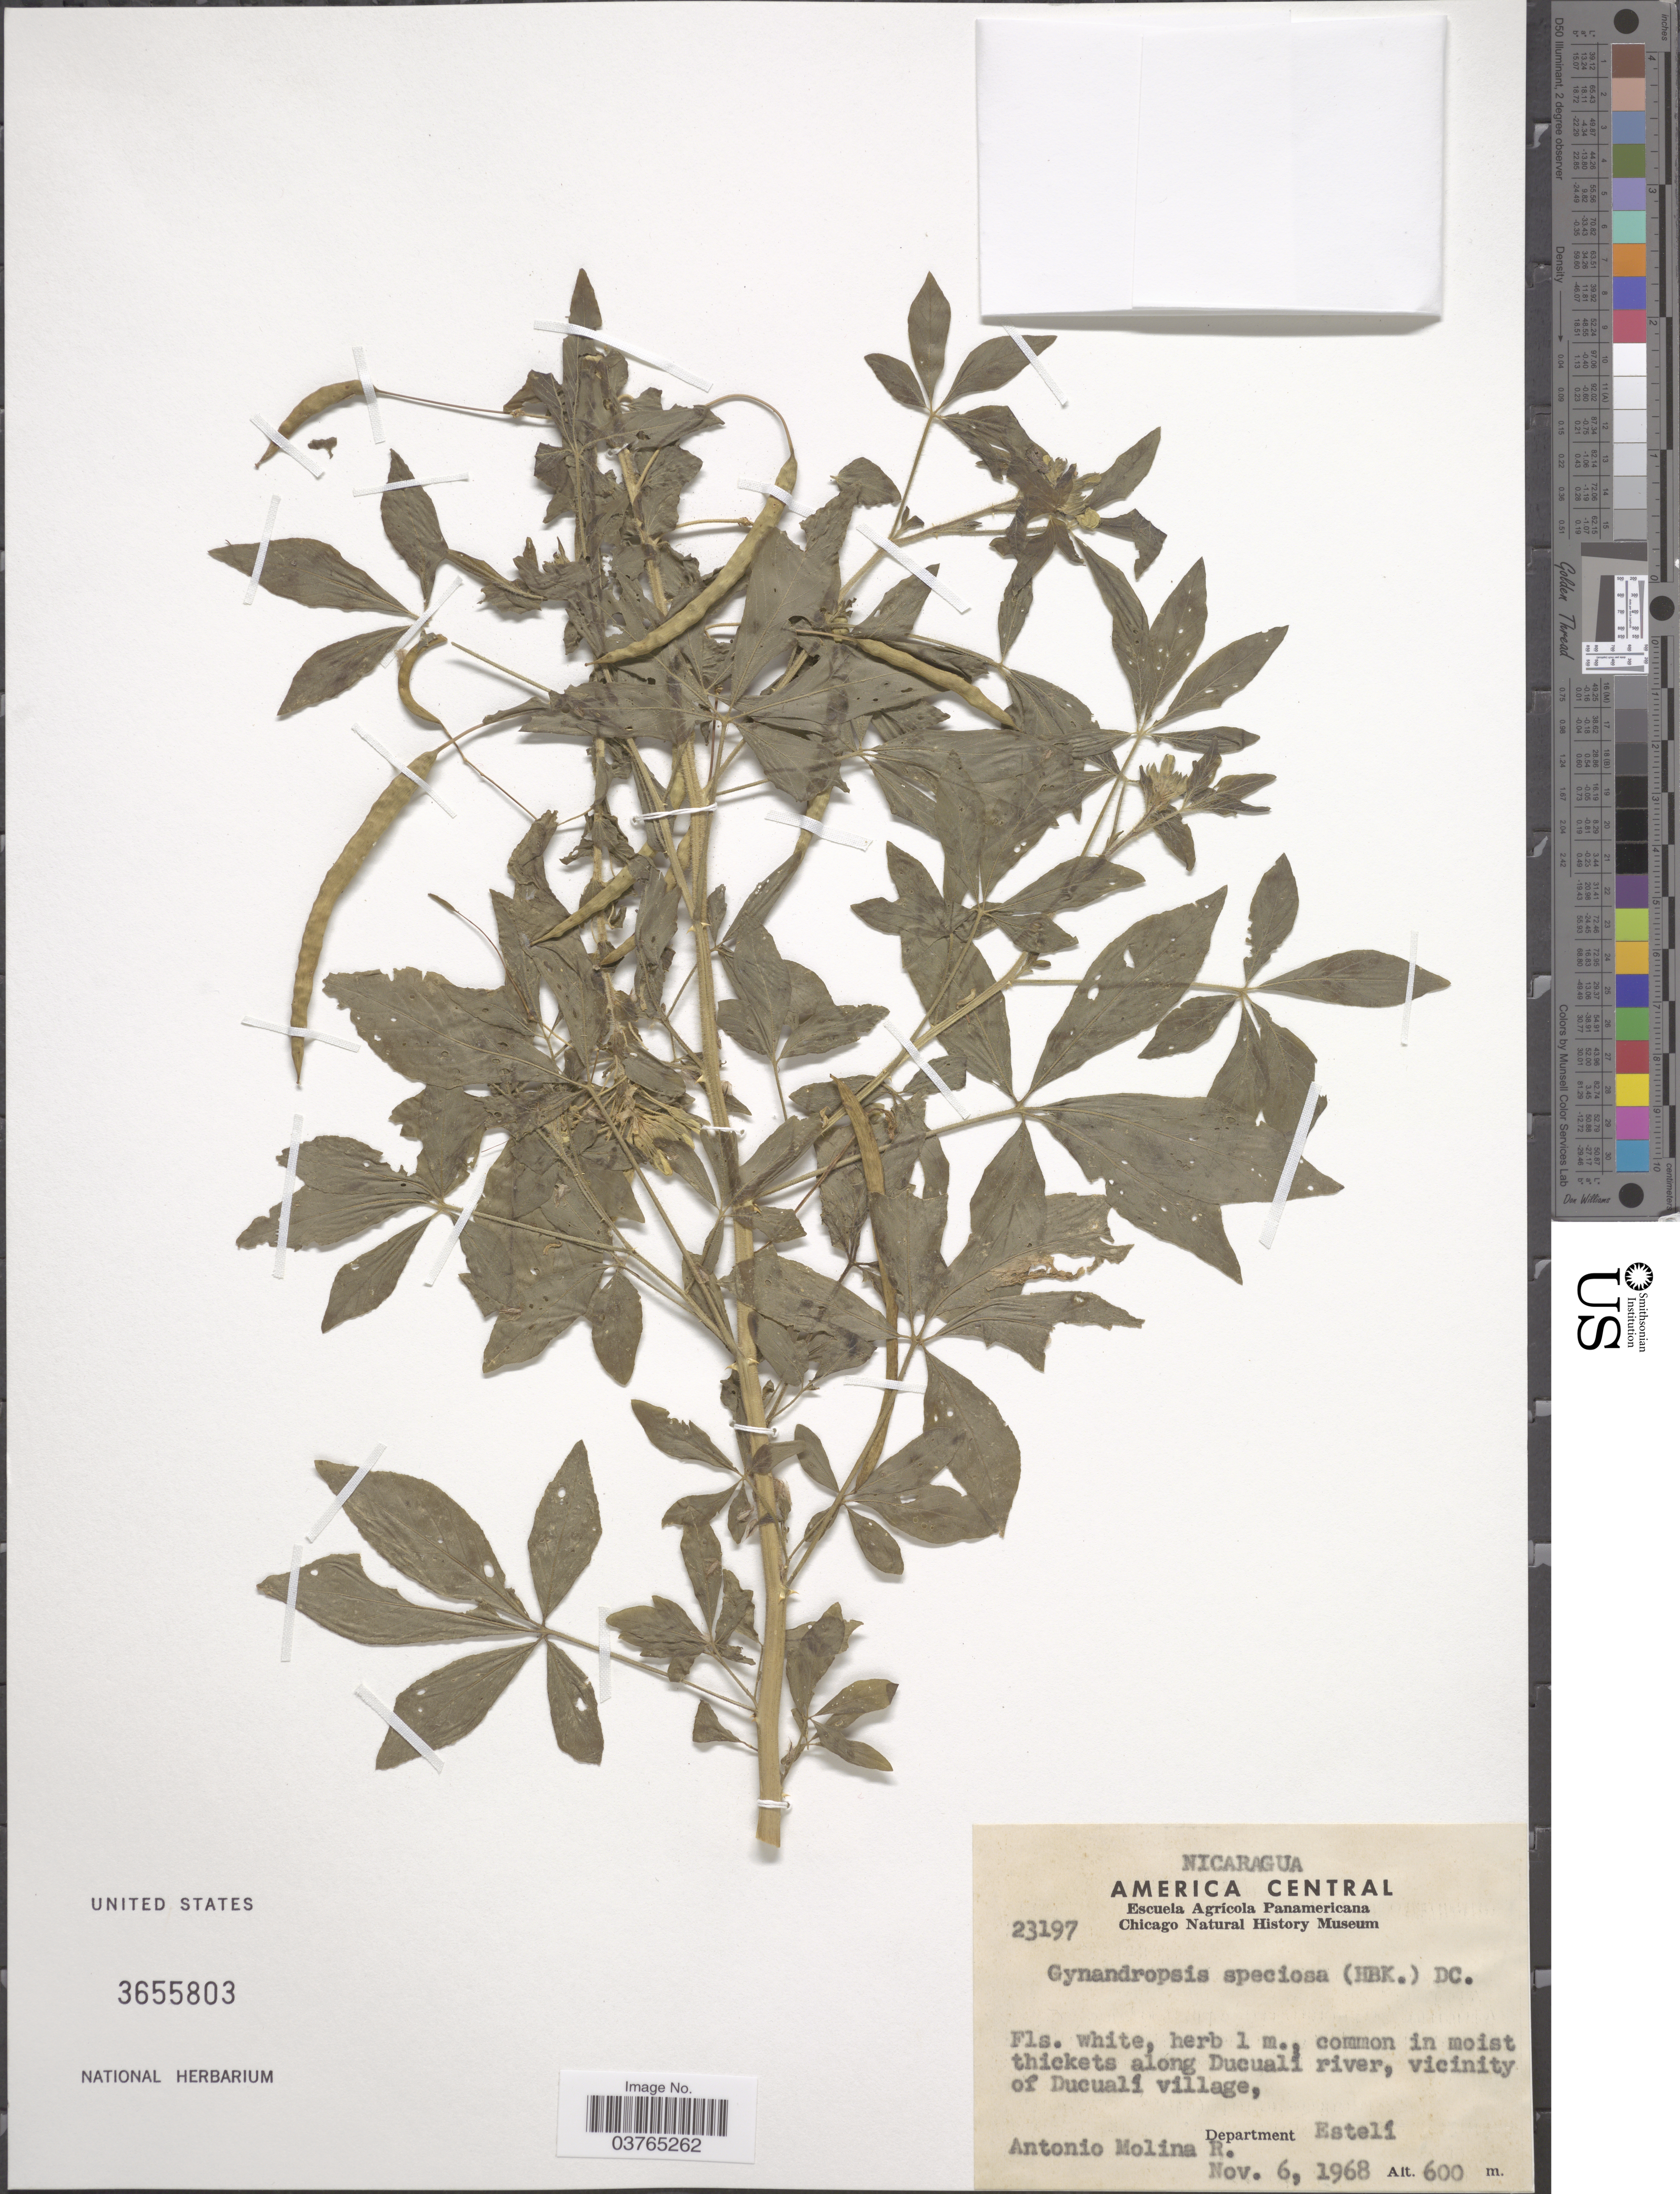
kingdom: Plantae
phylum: Tracheophyta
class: Magnoliopsida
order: Brassicales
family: Cleomaceae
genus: Tarenaya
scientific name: Tarenaya spinosa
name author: (Jacq.) Raf.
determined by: Strong, Mark T., (BOT), Smithsonian Institution - National Museum of Natural History (UNITED STATES)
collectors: A. Molina R.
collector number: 23197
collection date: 1968-11-06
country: Nicaragua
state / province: Esteli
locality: America Central. Along Ducualí river, vicinity of Ducualí village, Department Estelí.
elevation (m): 600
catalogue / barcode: US 3655803